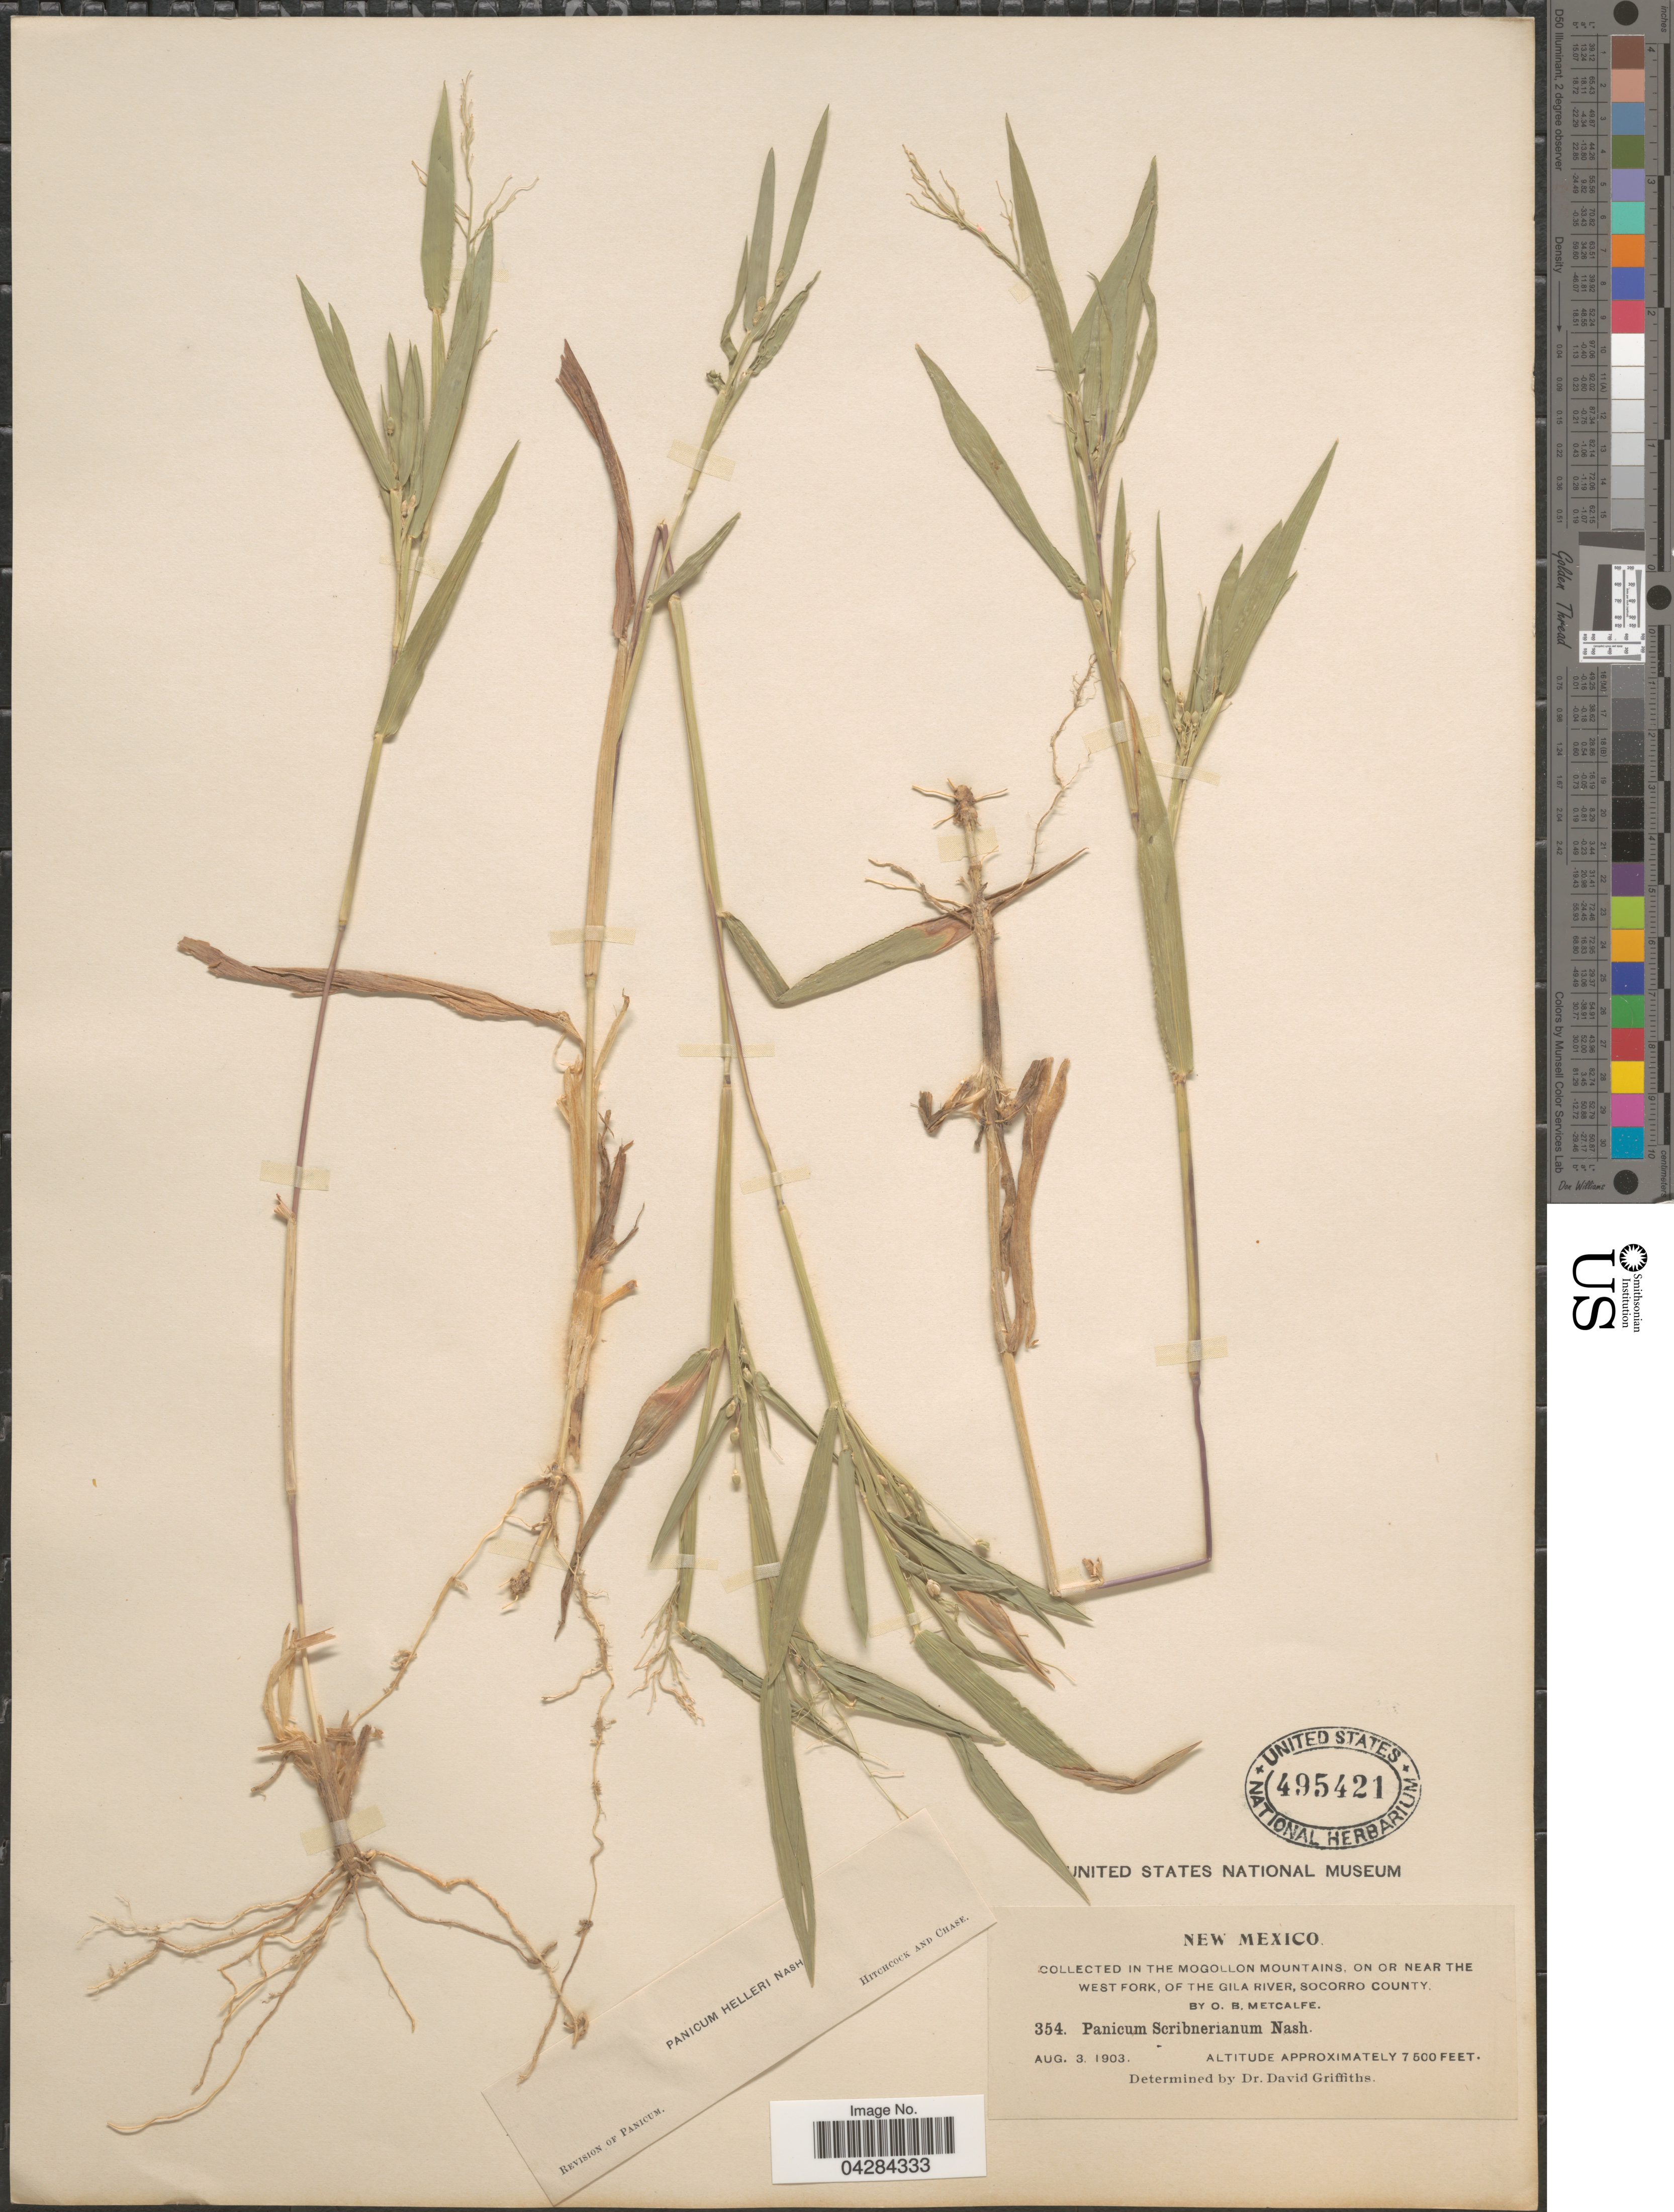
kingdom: Plantae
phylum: Tracheophyta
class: Liliopsida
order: Poales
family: Poaceae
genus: Dichanthelium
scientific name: Dichanthelium oligosanthes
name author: (Schult.) Gould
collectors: O. B. Metcalfe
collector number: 354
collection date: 1903-08-03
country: United States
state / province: New Mexico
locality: In the Mogollon Mountains, on or near the West Fork, of The Gila River, Socorro County.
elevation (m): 2286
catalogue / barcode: US 495421